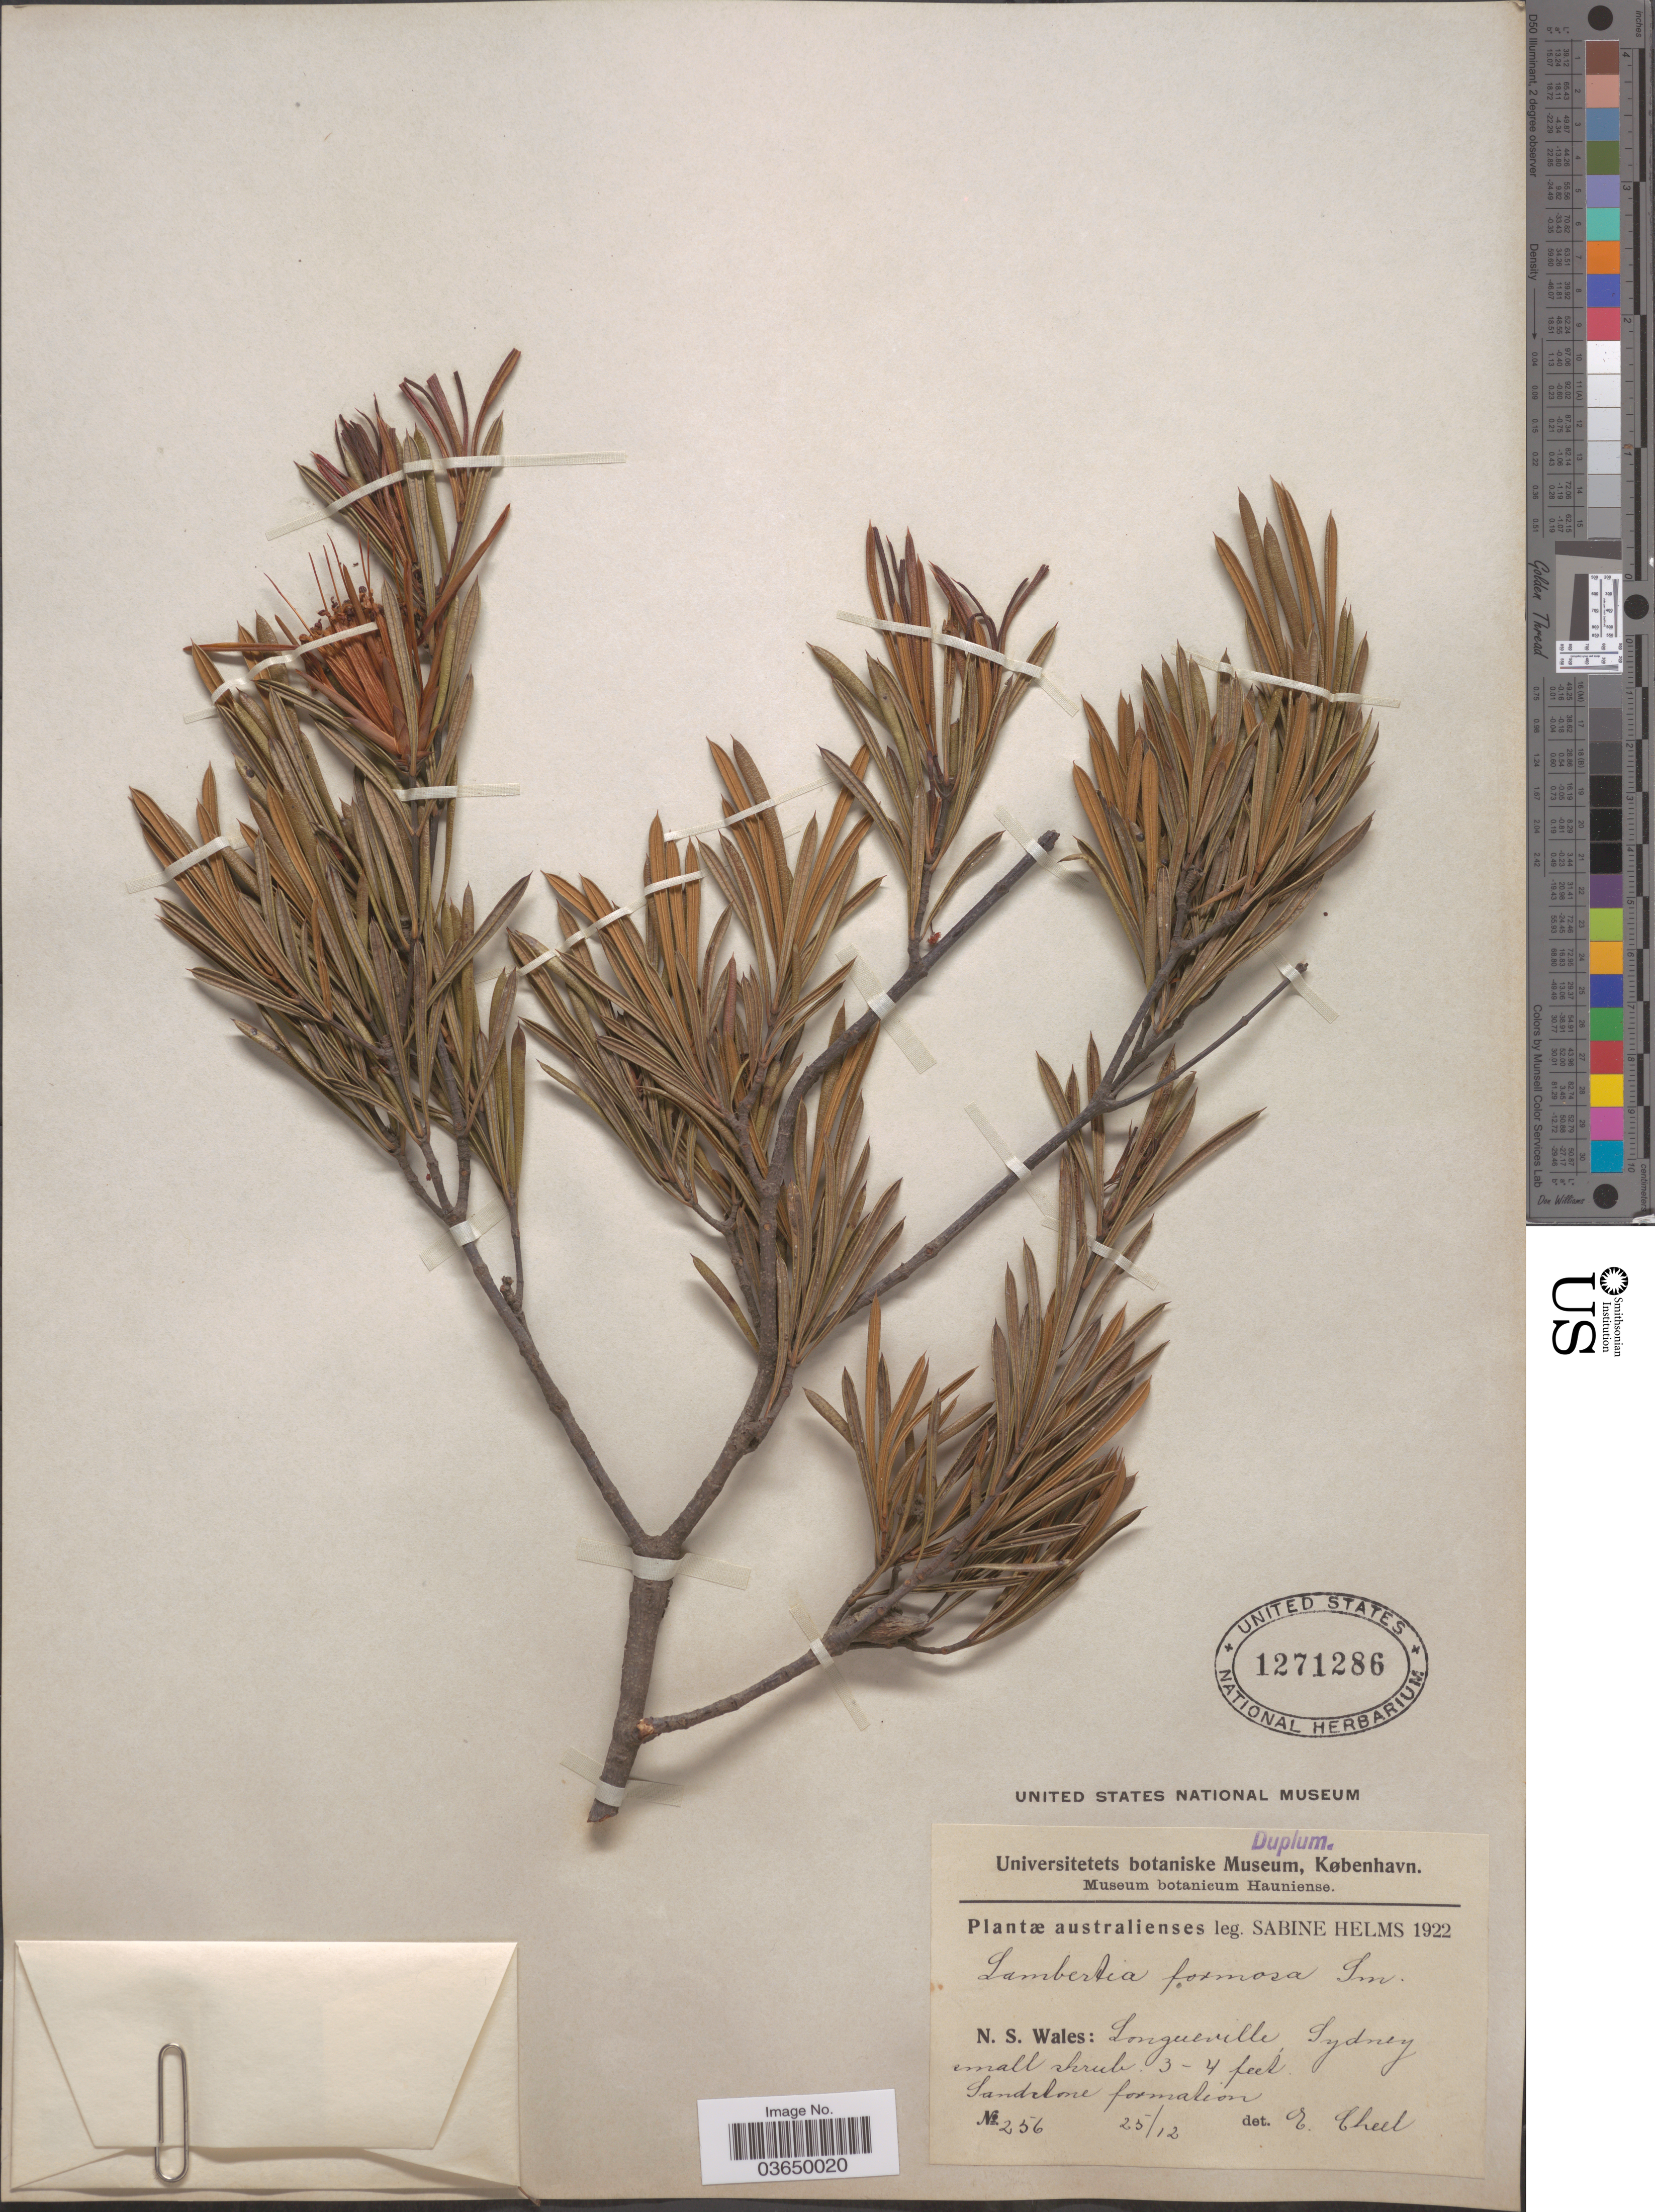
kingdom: Plantae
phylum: Tracheophyta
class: Magnoliopsida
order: Proteales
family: Proteaceae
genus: Lambertia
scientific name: Lambertia formosa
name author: L.S. Sm.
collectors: S. Helms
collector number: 256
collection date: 1922-12-25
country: Australia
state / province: New South Wales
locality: Longueville, Sydney. Sand dune formation.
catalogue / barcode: US 1271286